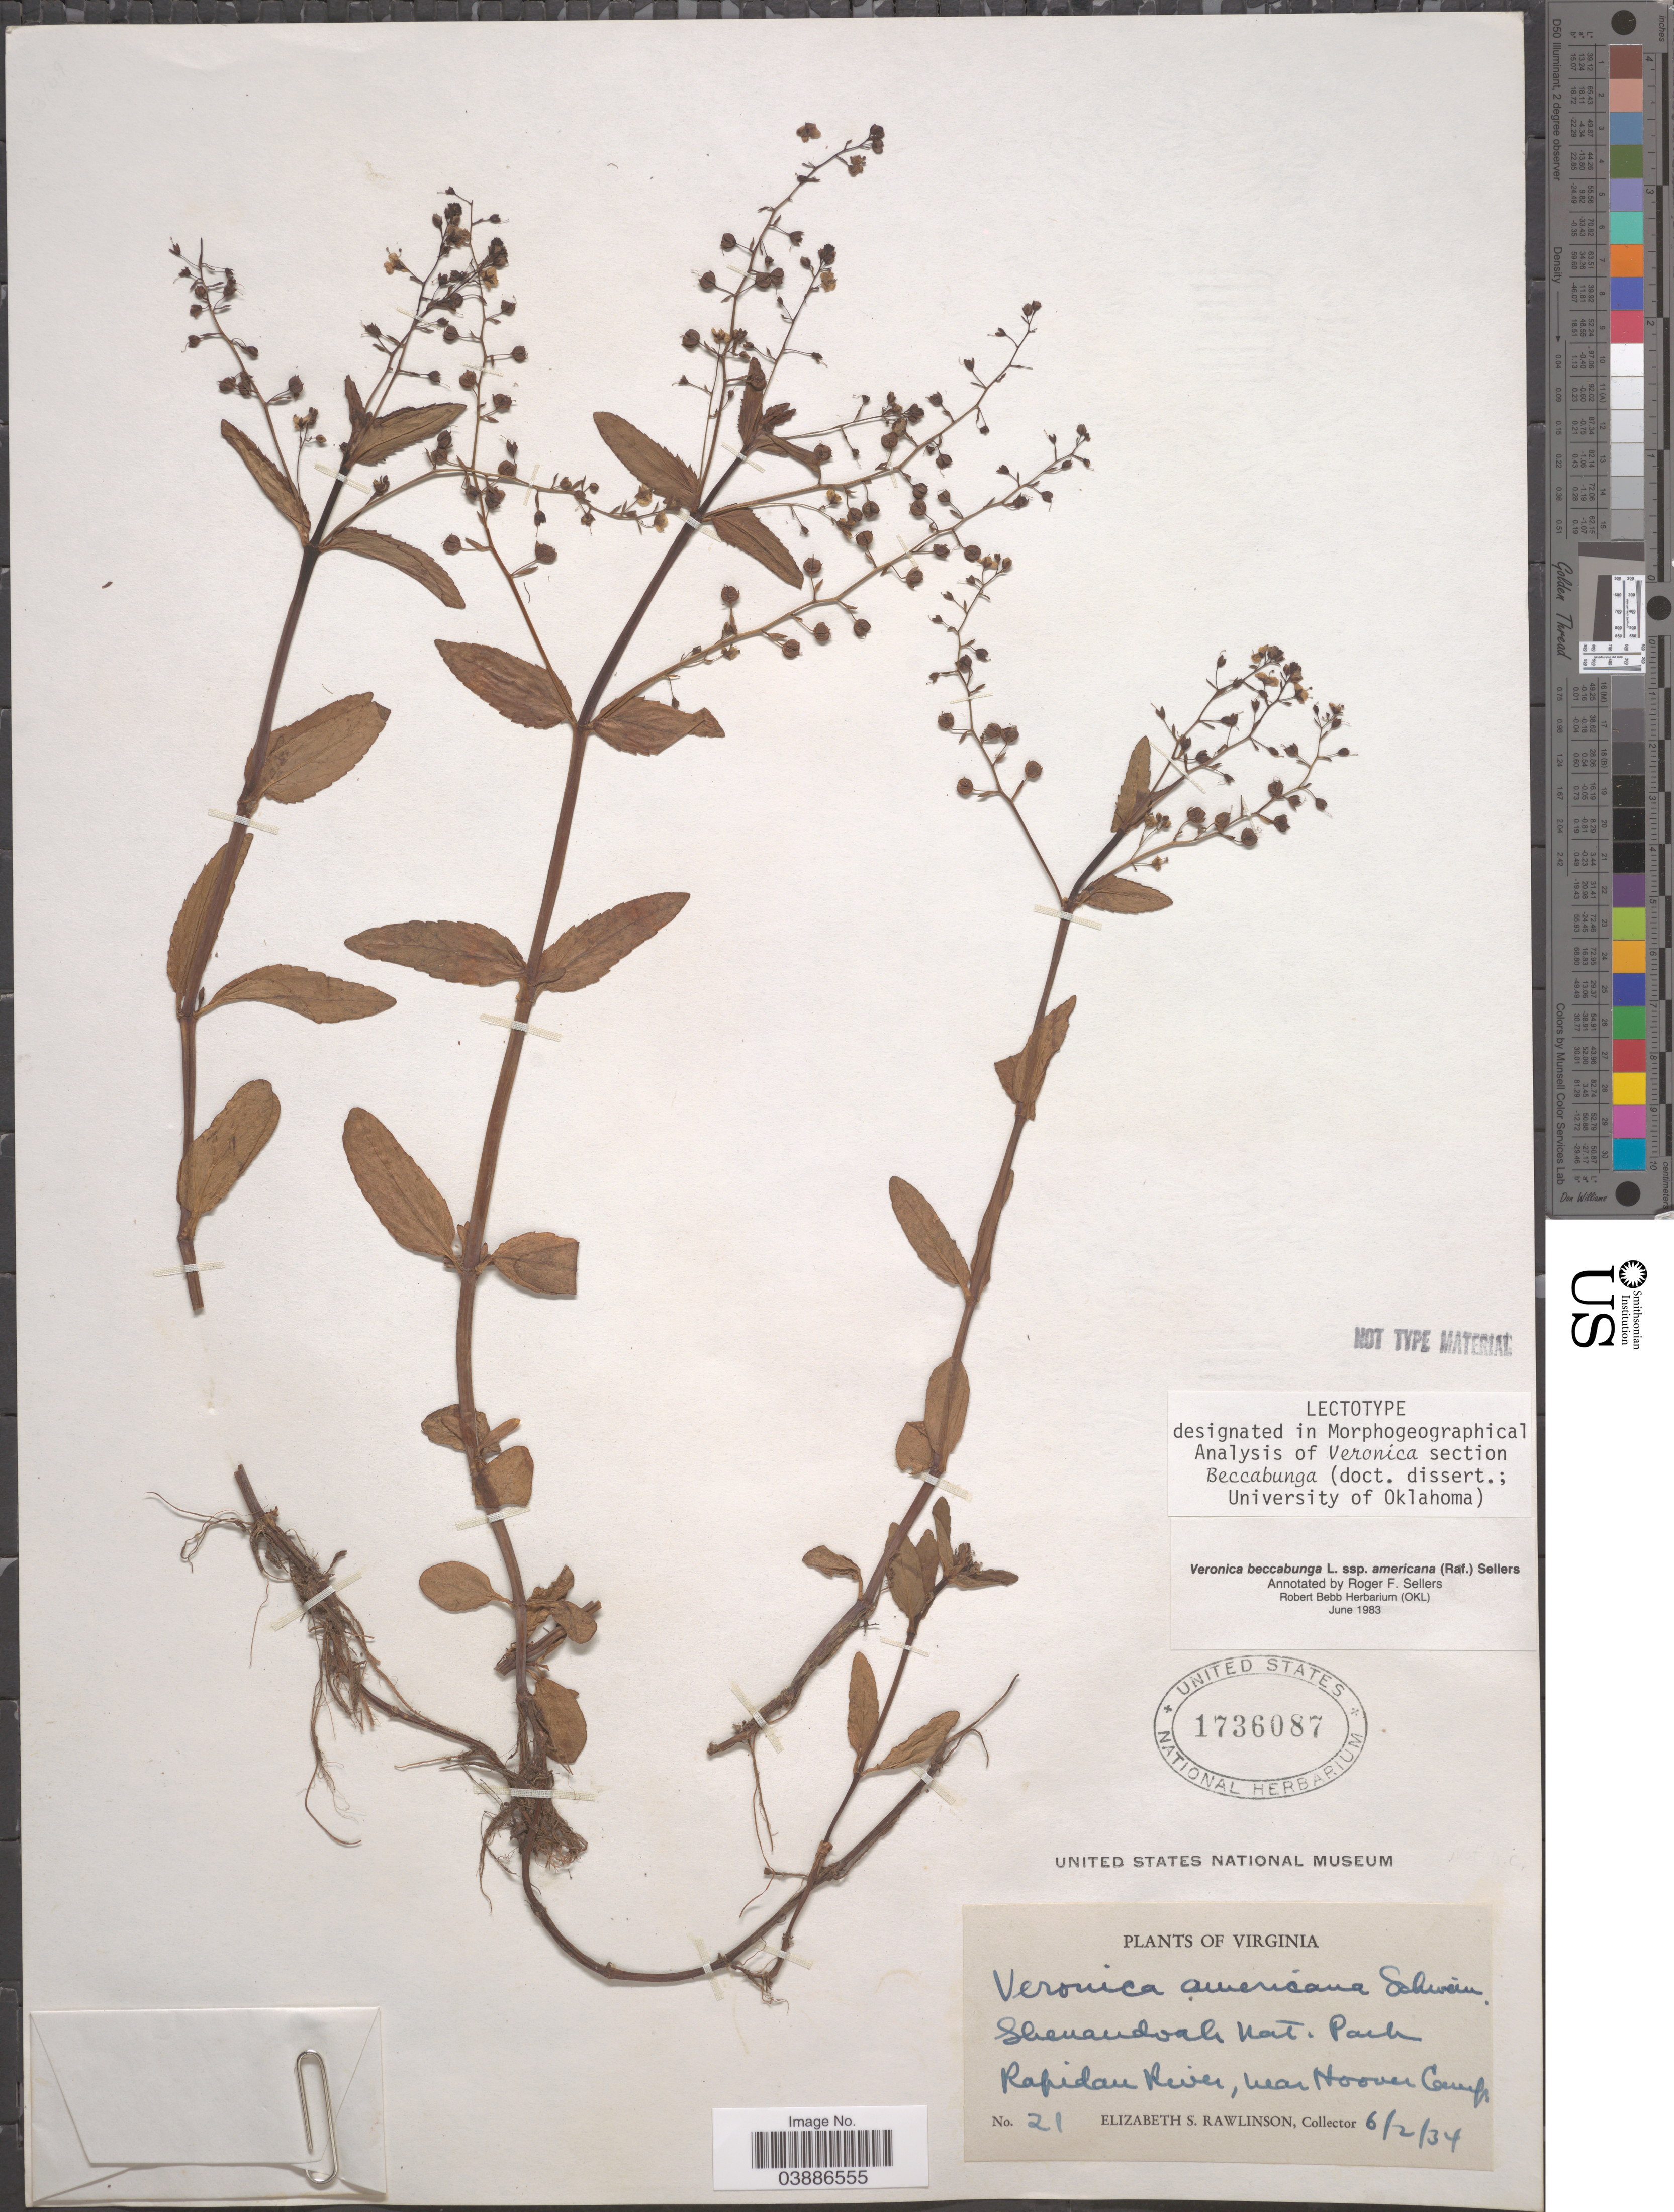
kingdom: Plantae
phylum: Tracheophyta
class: Magnoliopsida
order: Lamiales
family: Plantaginaceae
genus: Veronica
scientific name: Veronica americana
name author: Schwein. ex Benth.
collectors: E. S. Rawlinson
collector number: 21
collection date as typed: Transcribed d/m/y: 2/6/34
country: United States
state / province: Virginia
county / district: Madison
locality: Shenandoah Nat. Park. Rapidan River, near Hoover Camp.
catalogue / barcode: US 1736087